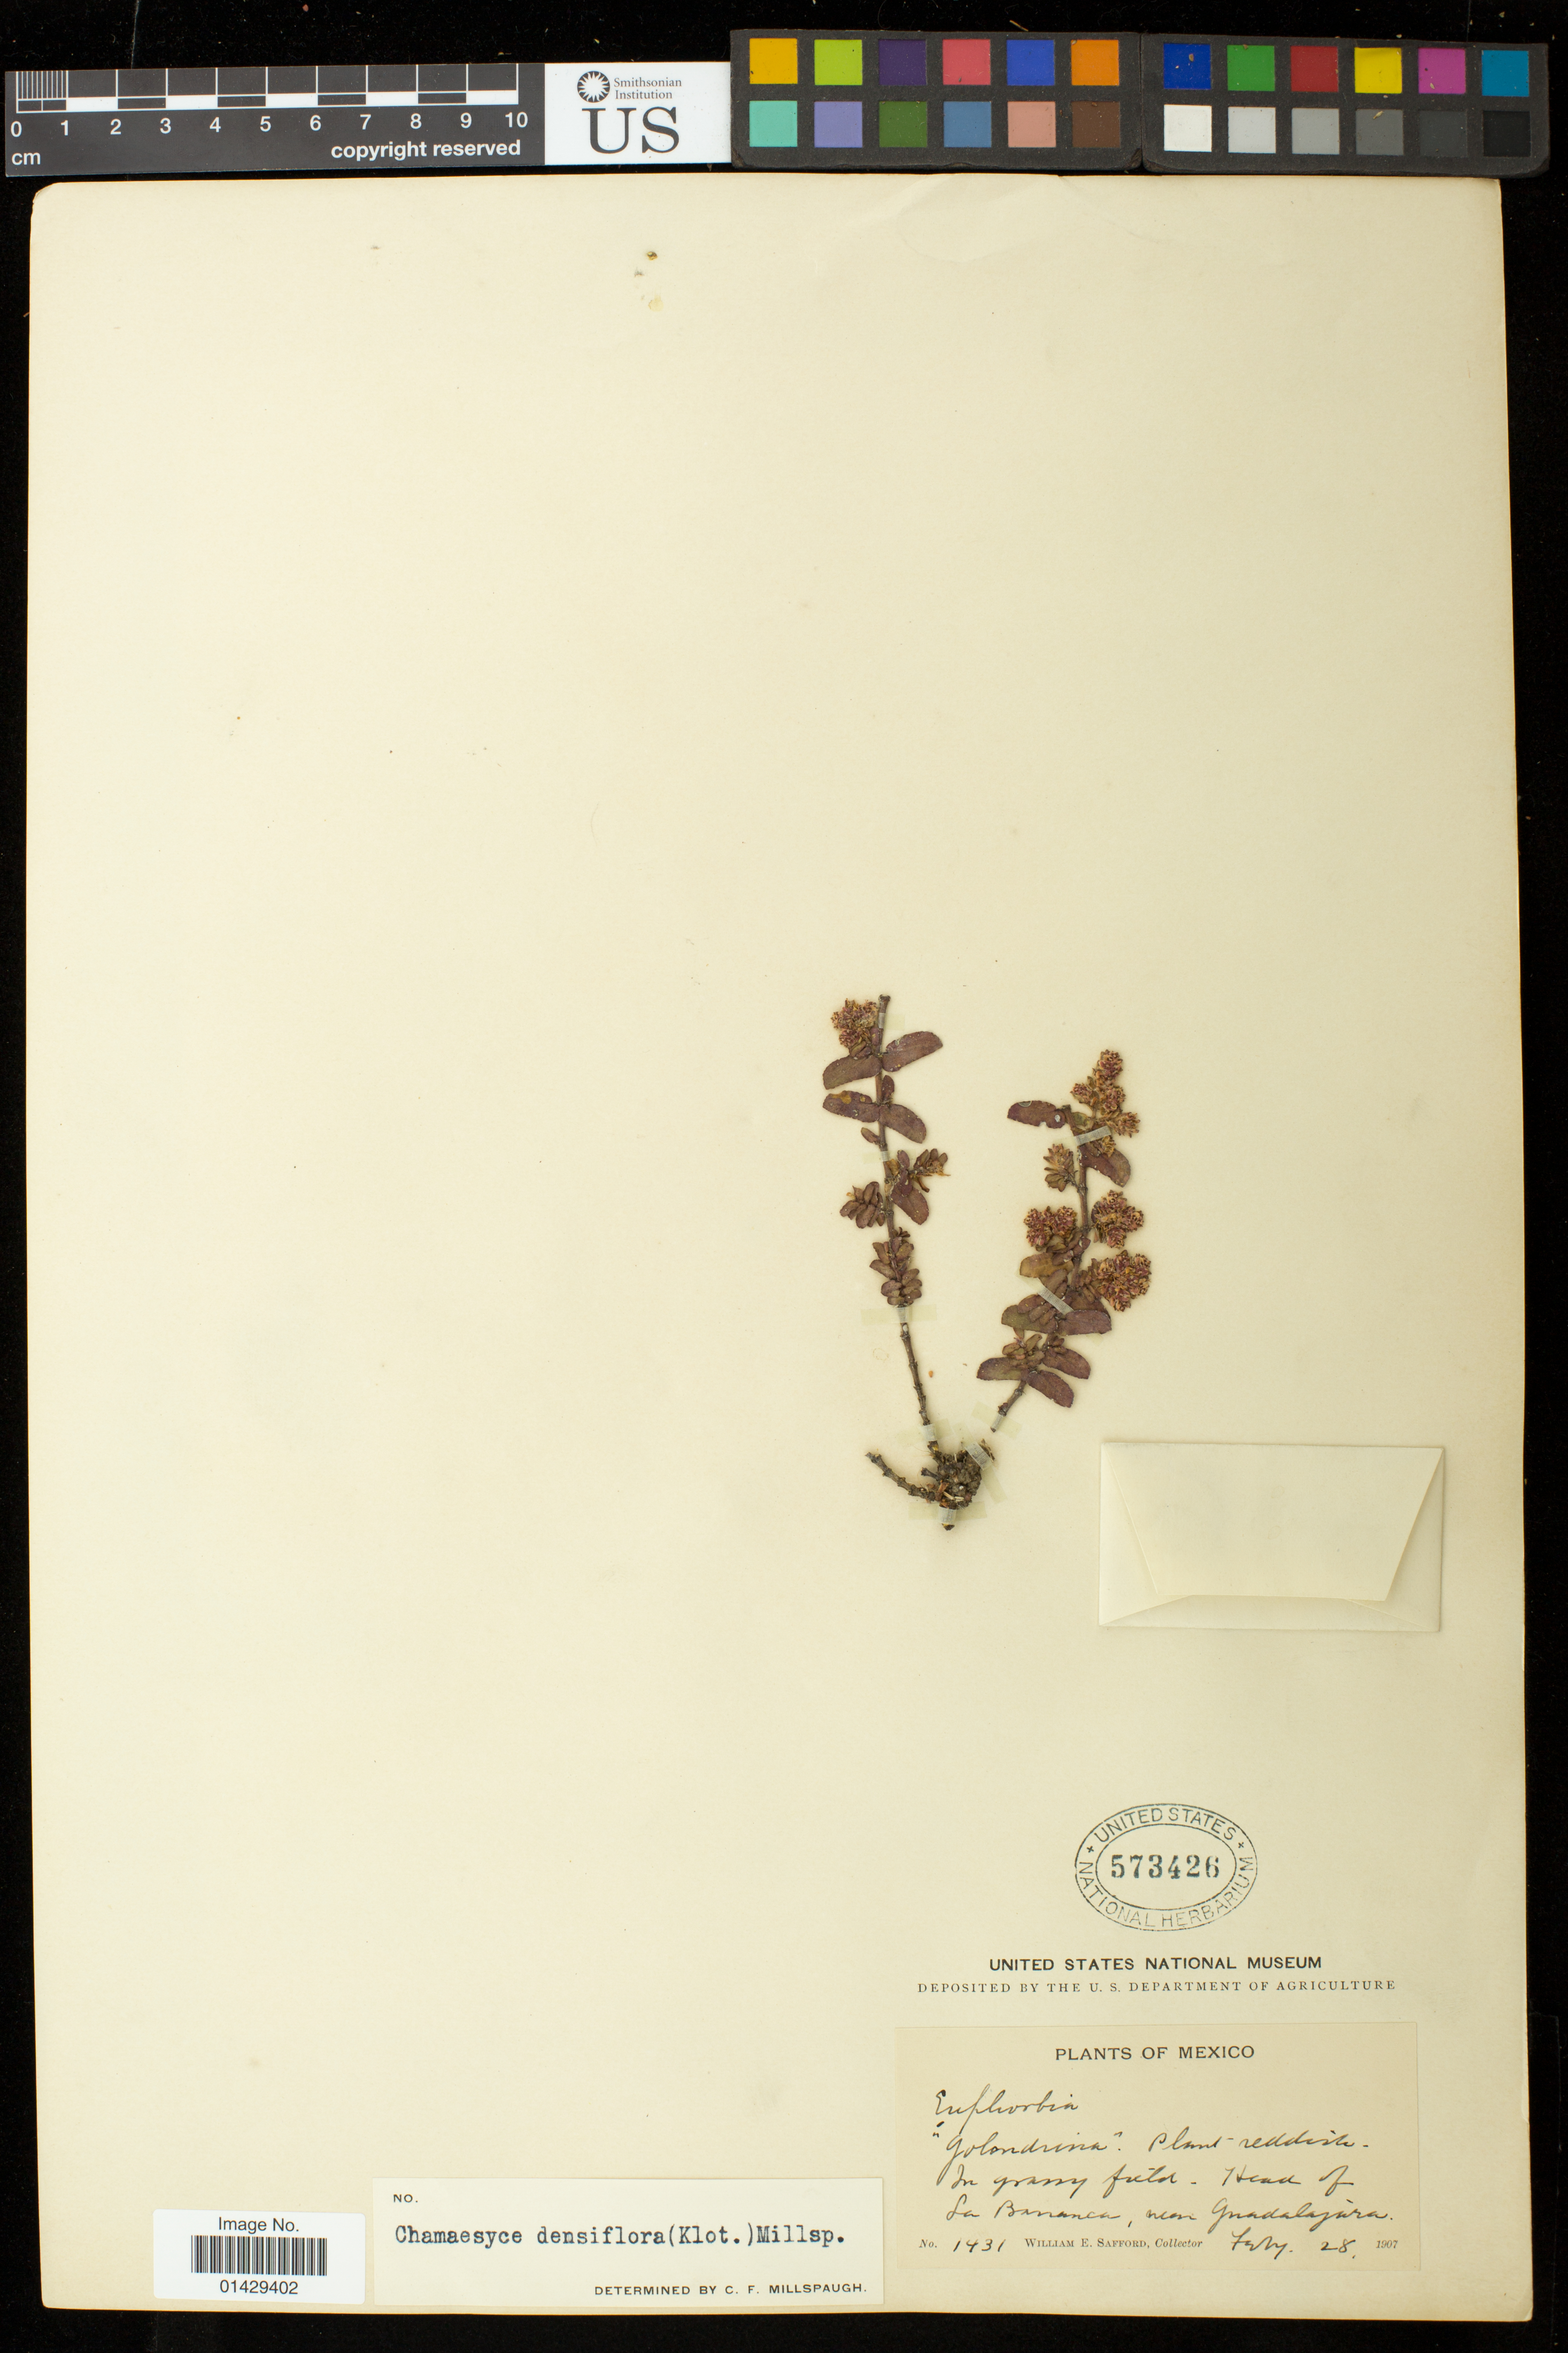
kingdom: Plantae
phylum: Tracheophyta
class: Magnoliopsida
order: Malpighiales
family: Euphorbiaceae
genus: Euphorbia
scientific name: Euphorbia densiflora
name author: (Klotzsch & Garcke) Klotzsch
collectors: W. E. Safford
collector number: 1431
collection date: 1907-07-28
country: Mexico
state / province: Jalisco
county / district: Guadalajara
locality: Head of La Barranca, near Guadalajara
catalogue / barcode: US 573426